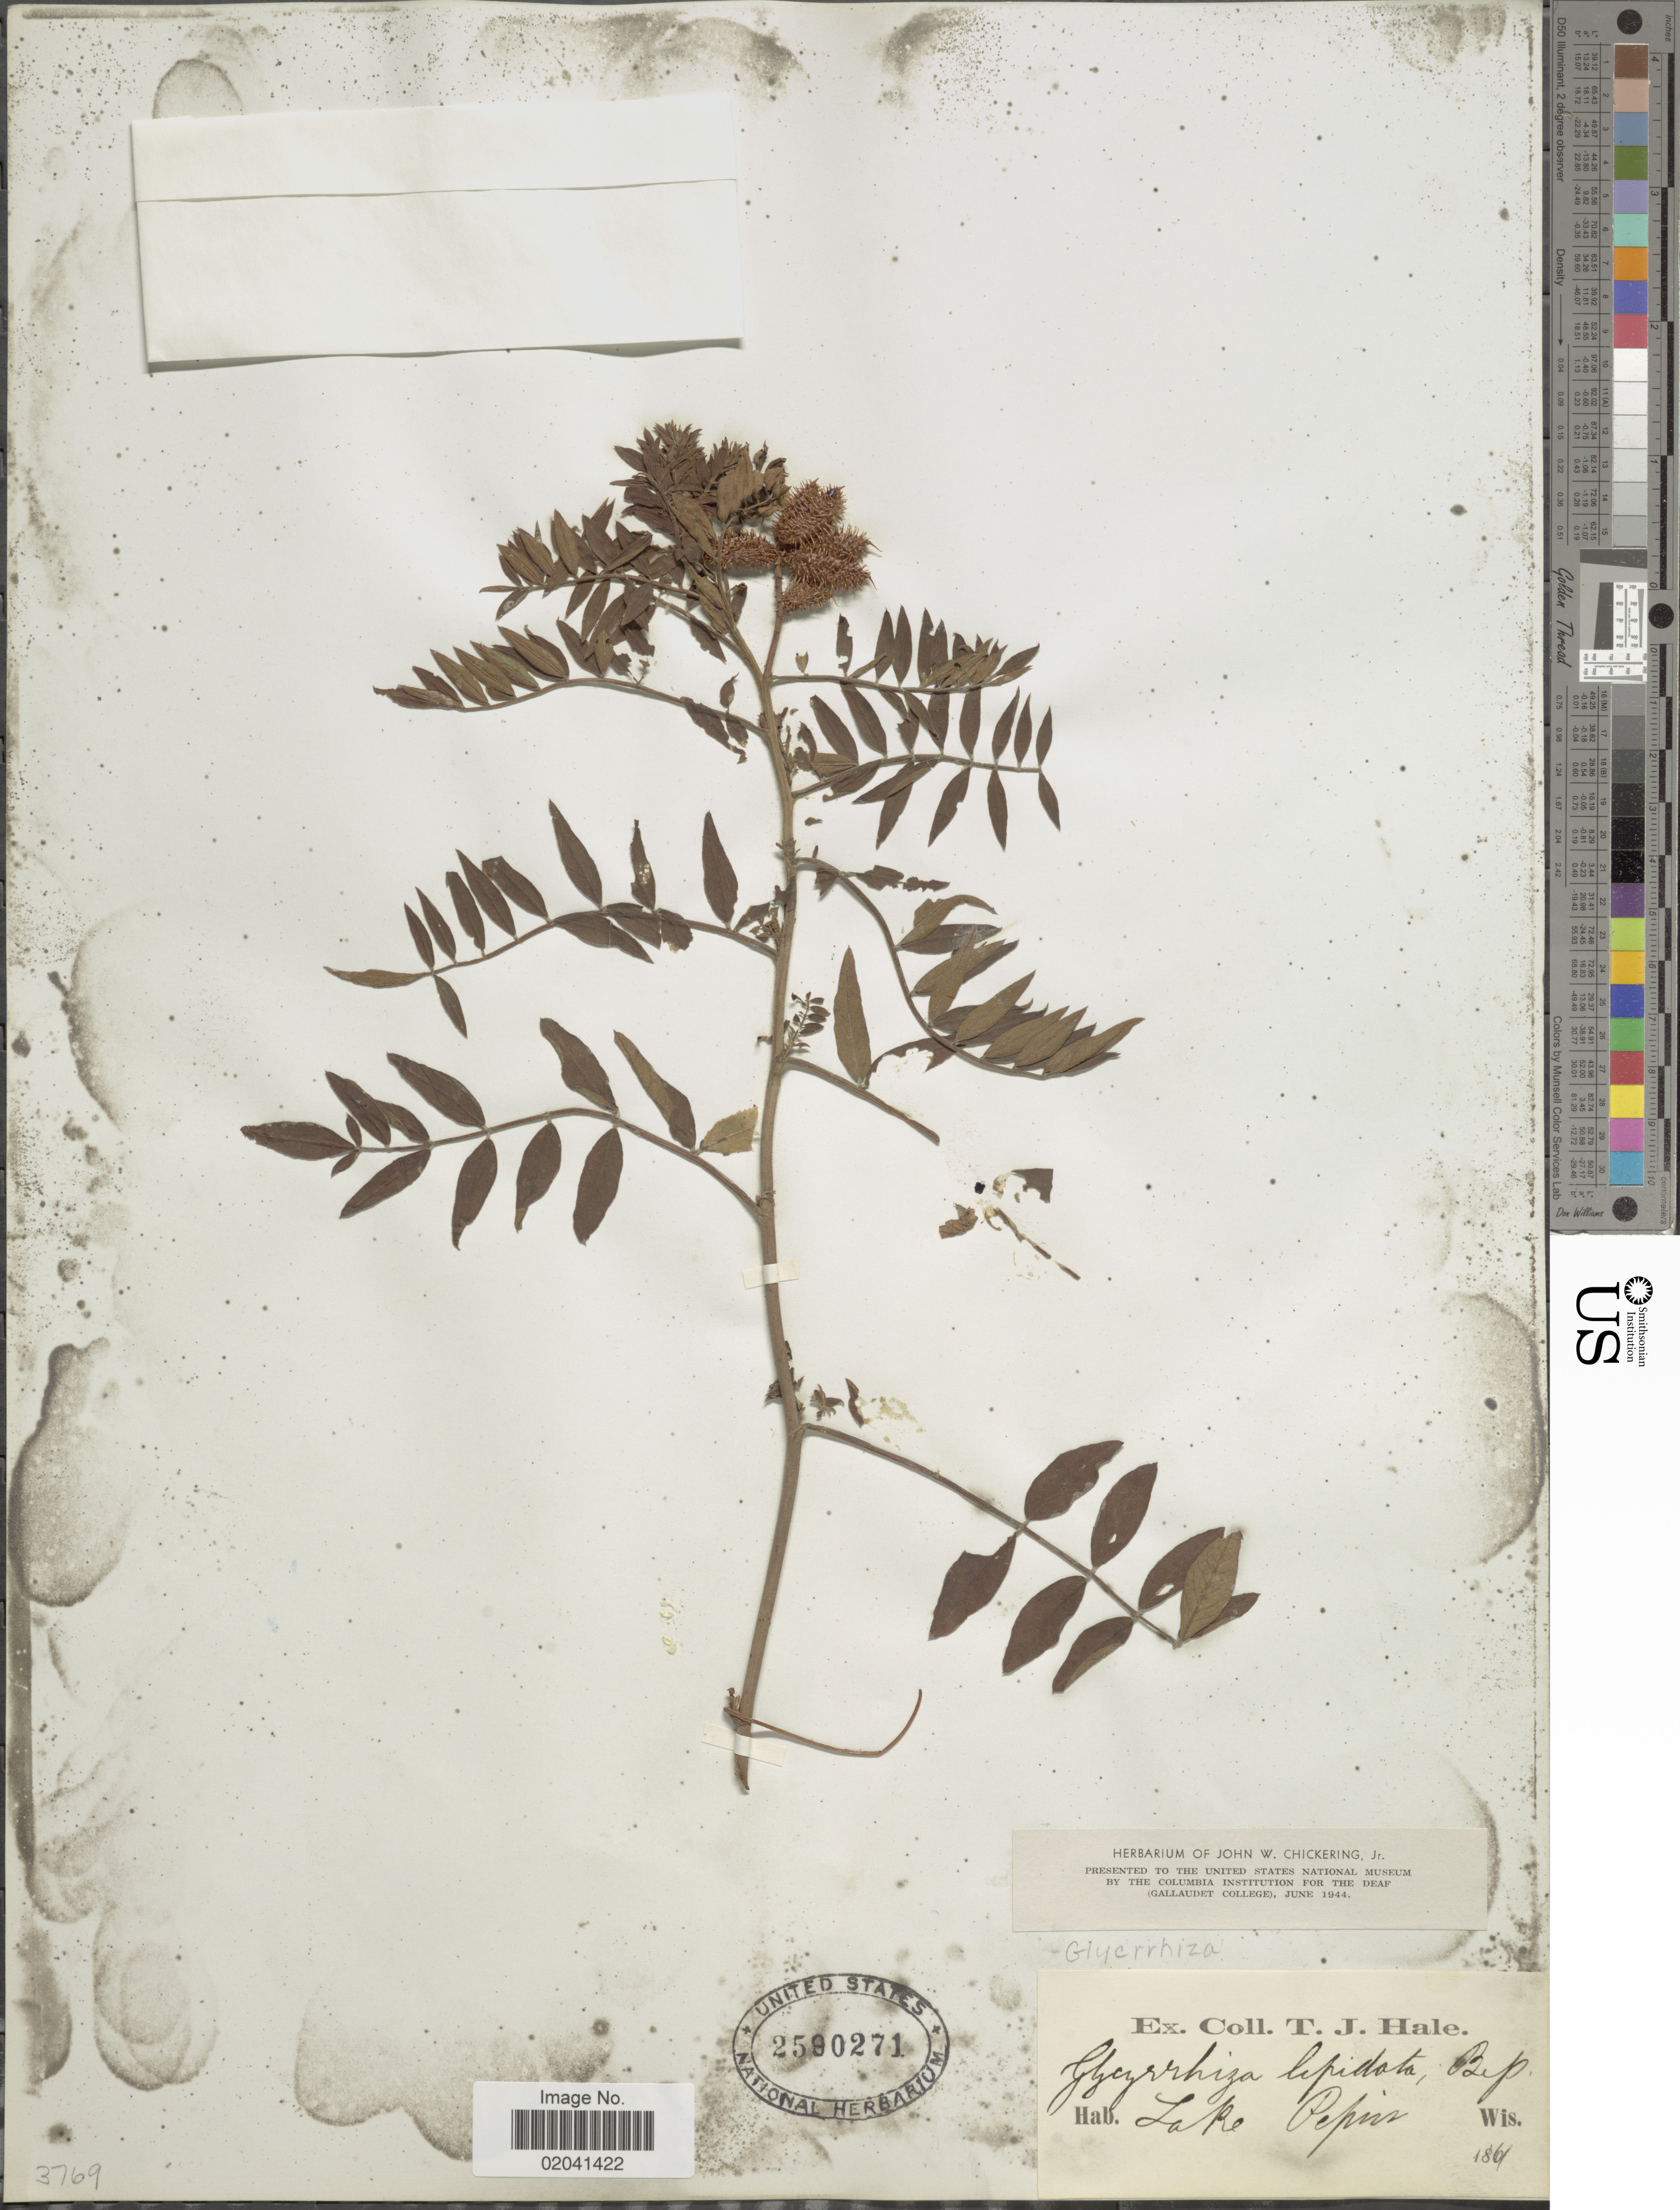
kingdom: Plantae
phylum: Tracheophyta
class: Magnoliopsida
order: Fabales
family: Fabaceae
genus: Glycyrrhiza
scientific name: Glycyrrhiza lepidota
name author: Pursh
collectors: T. Hale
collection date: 1861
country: United States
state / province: Wisconsin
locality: Lake Pepin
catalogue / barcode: US 2590271